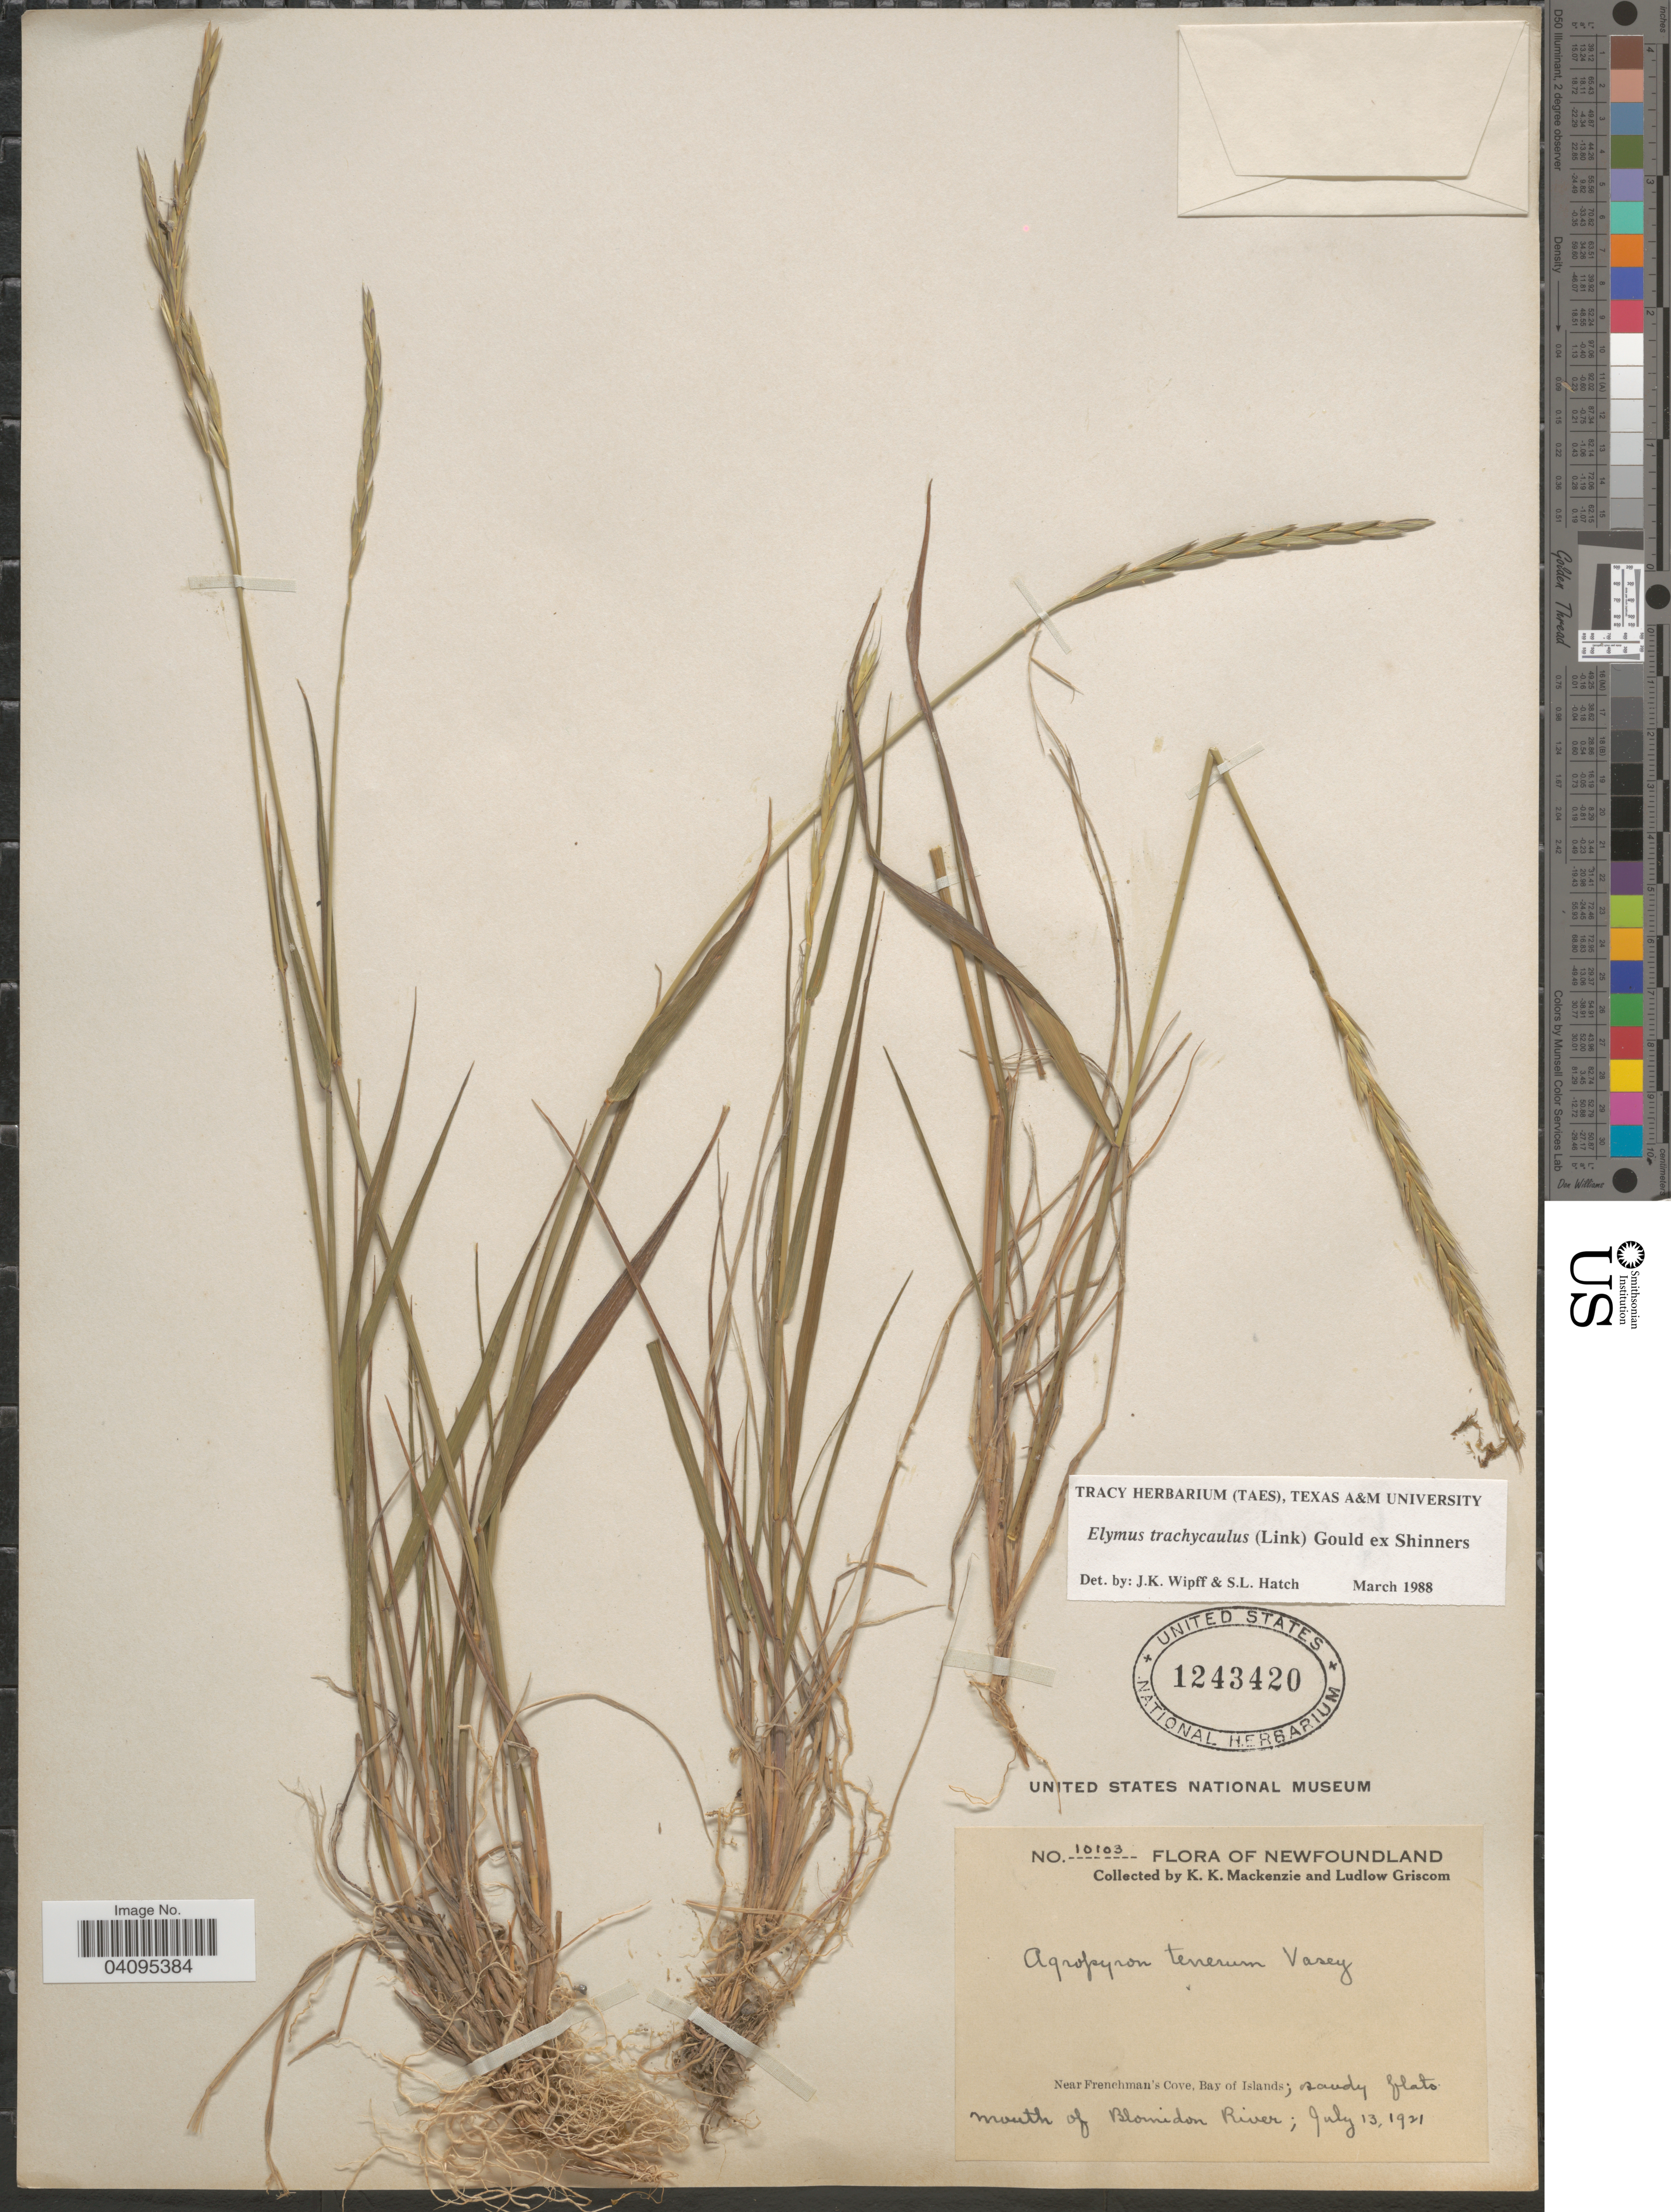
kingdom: Plantae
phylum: Tracheophyta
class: Liliopsida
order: Poales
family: Poaceae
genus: Elymus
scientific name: Elymus trachycaulus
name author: (Link) Gould ex Shinners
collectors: K. K. Mackenzie & L. Griscom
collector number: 10103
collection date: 1921-07-13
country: Canada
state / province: Newfoundland and Labrador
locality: Near Frenchman's Cove, Bay of Islands; sandy flats mouth of Blomidon River.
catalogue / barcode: US 1243420